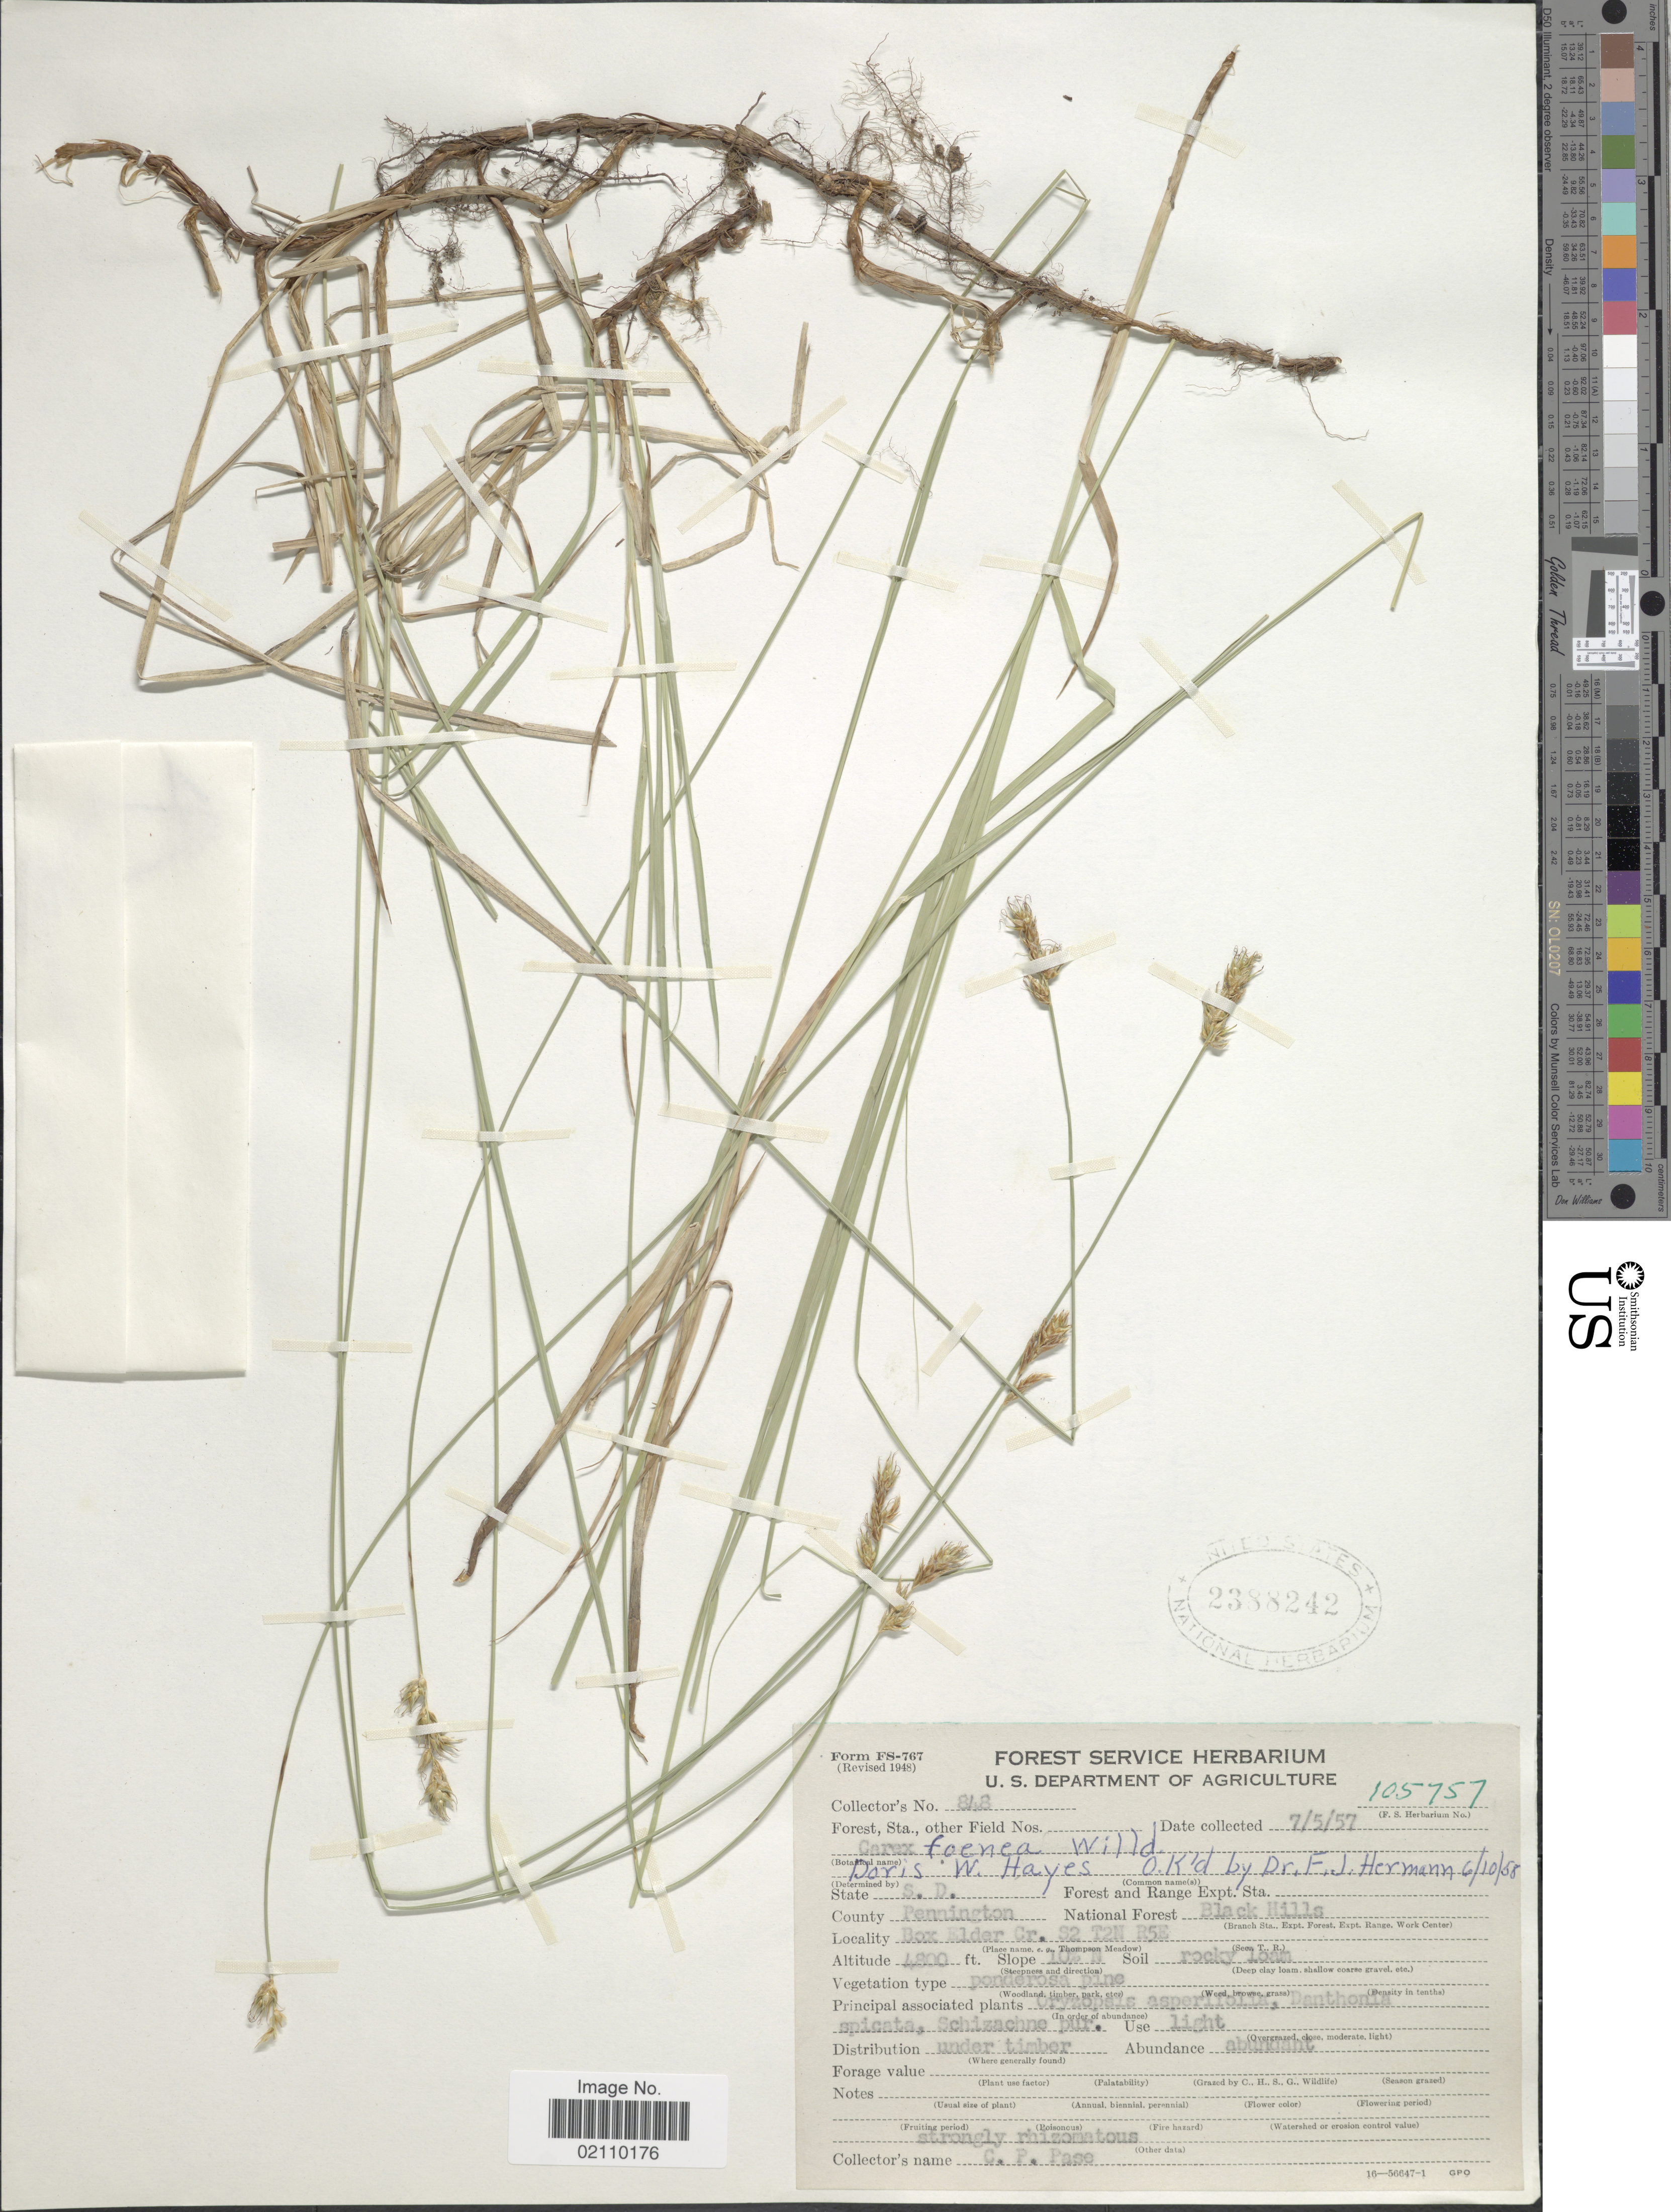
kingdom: Plantae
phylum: Tracheophyta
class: Liliopsida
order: Poales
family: Cyperaceae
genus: Carex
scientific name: Carex foenea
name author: Willd.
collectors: C. P. Pase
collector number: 848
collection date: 1957-07-05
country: United States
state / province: South Dakota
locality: County Pennington, National Forest Black Hills, Boc Elder Cr. S2 T2n R5E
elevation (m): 1463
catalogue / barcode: US 2388242